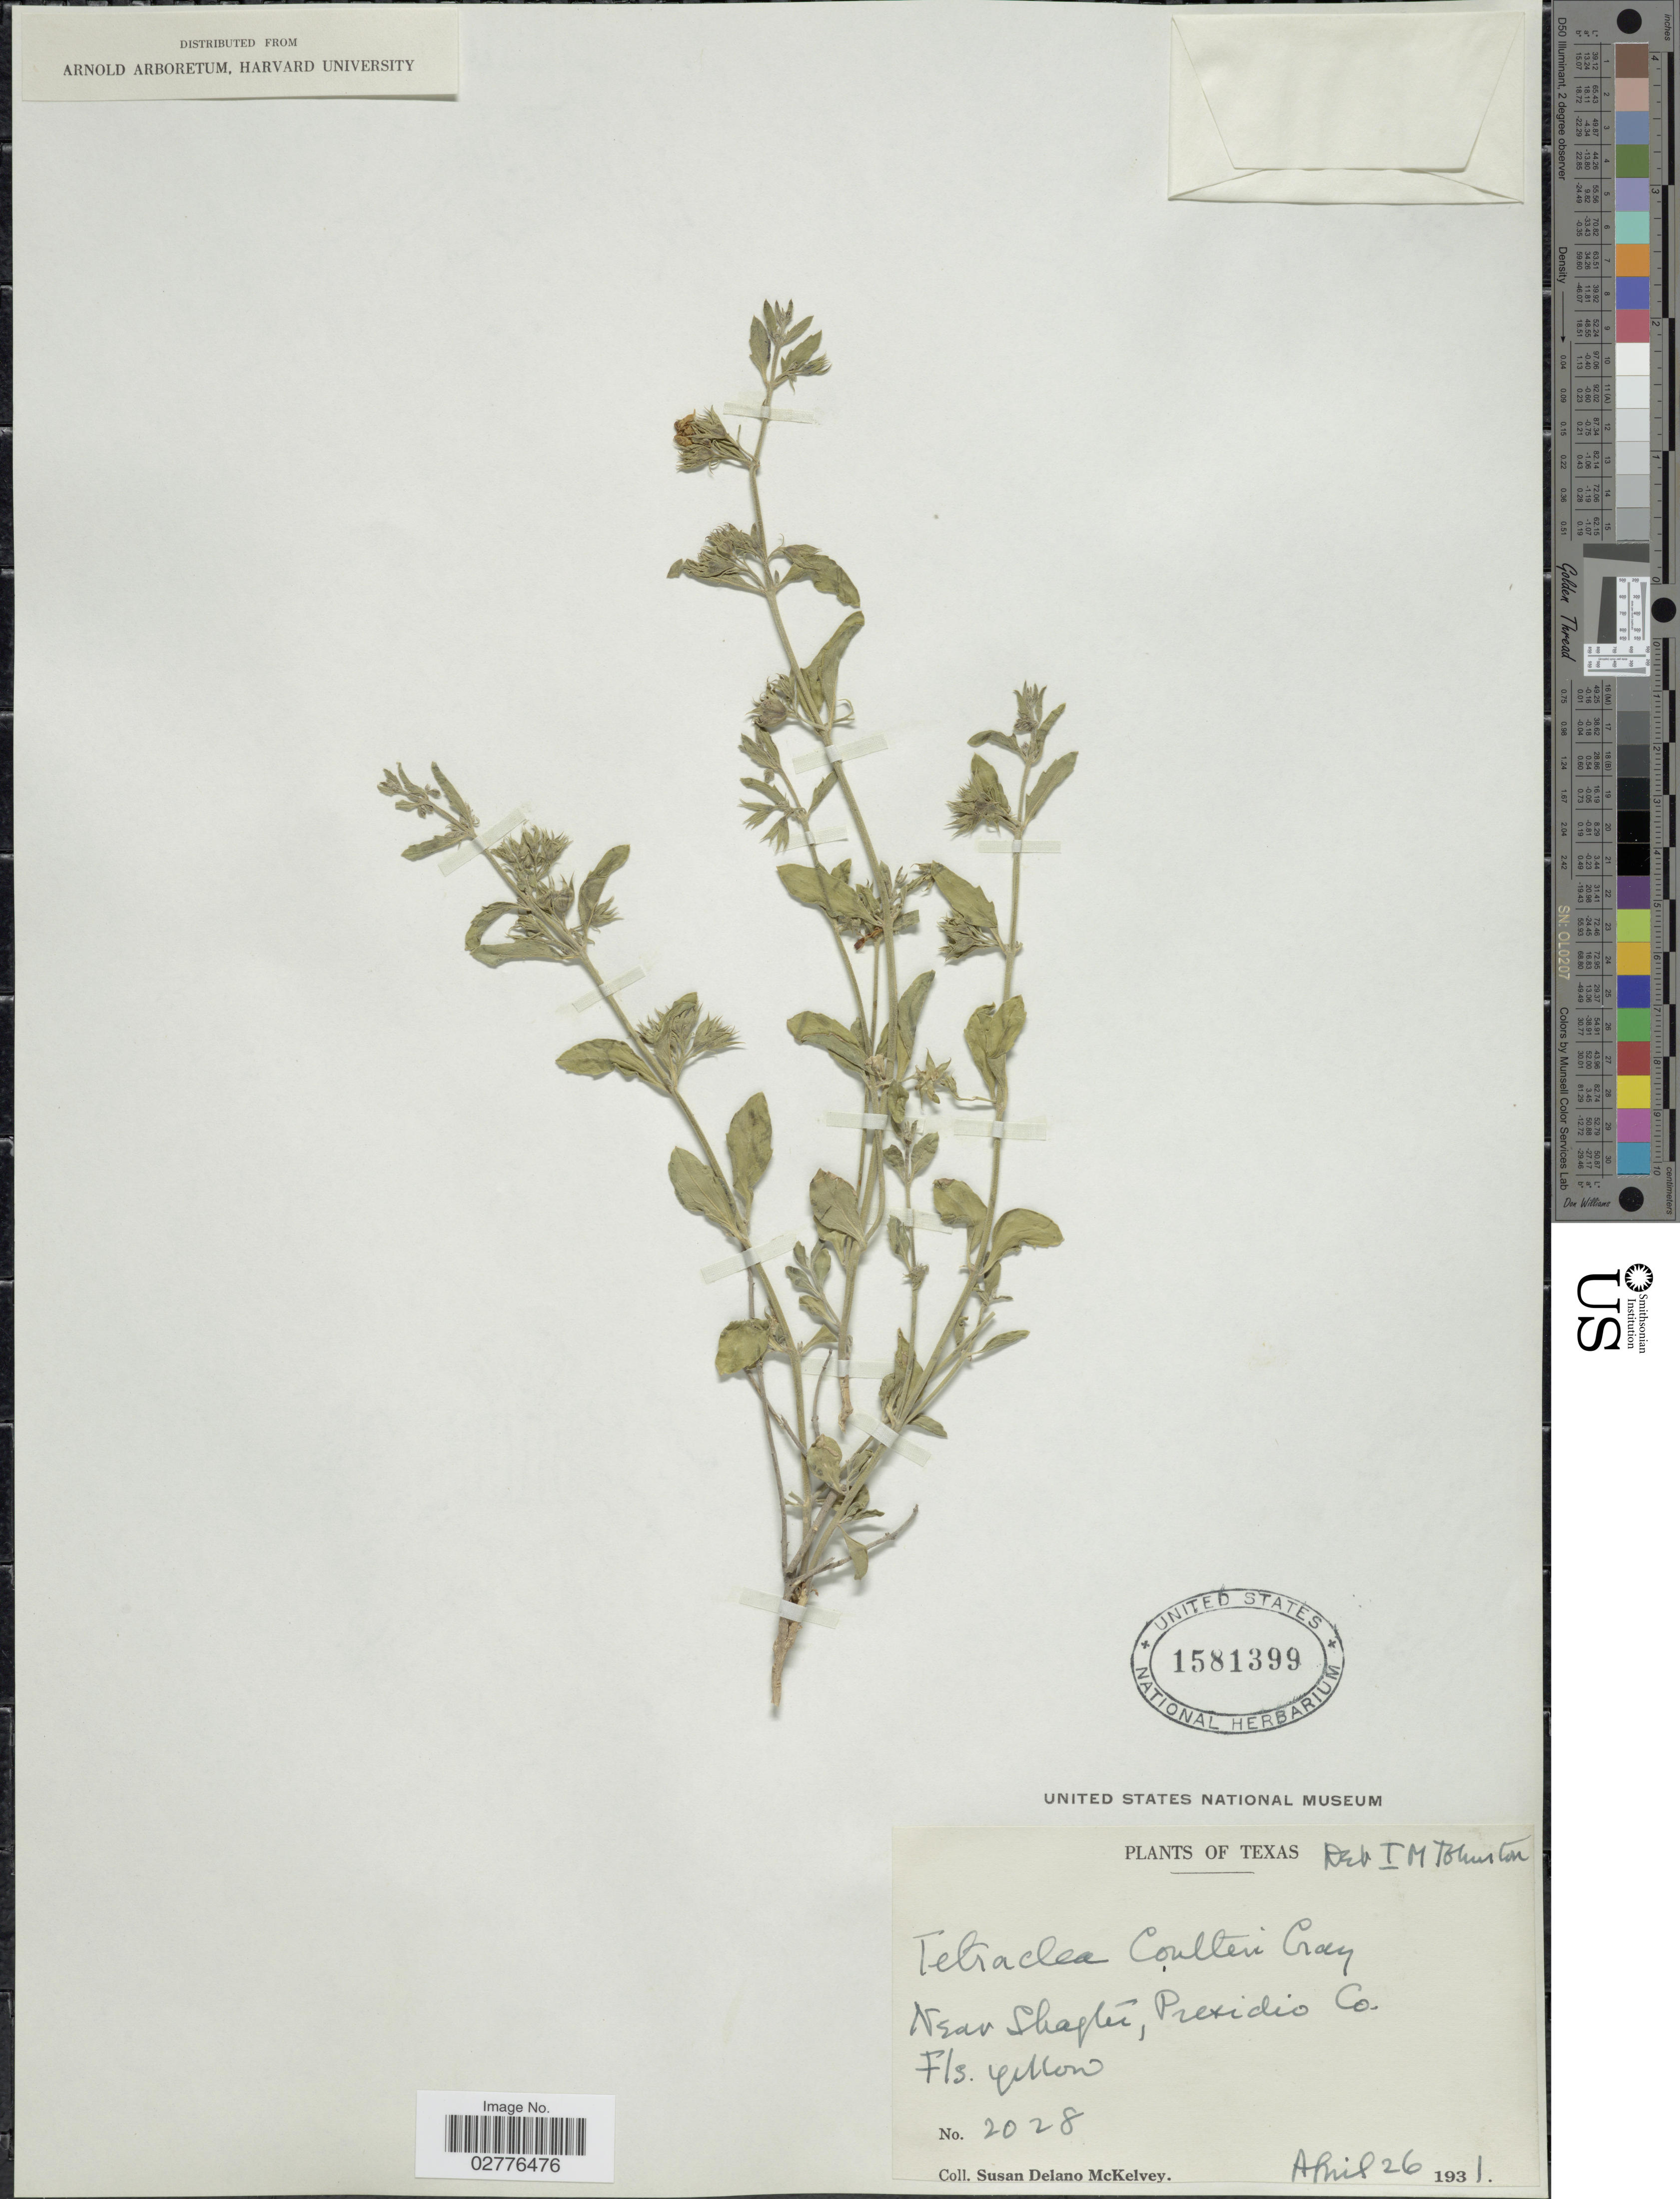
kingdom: Plantae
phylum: Tracheophyta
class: Magnoliopsida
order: Lamiales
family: Lamiaceae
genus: Tetraclea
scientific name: Tetraclea coulteri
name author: A. Gray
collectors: S. A. McKelvey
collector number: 2028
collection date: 1931-04-26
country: United States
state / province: Texas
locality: Near Shafter, Prexidio Co.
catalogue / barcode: US 1581399